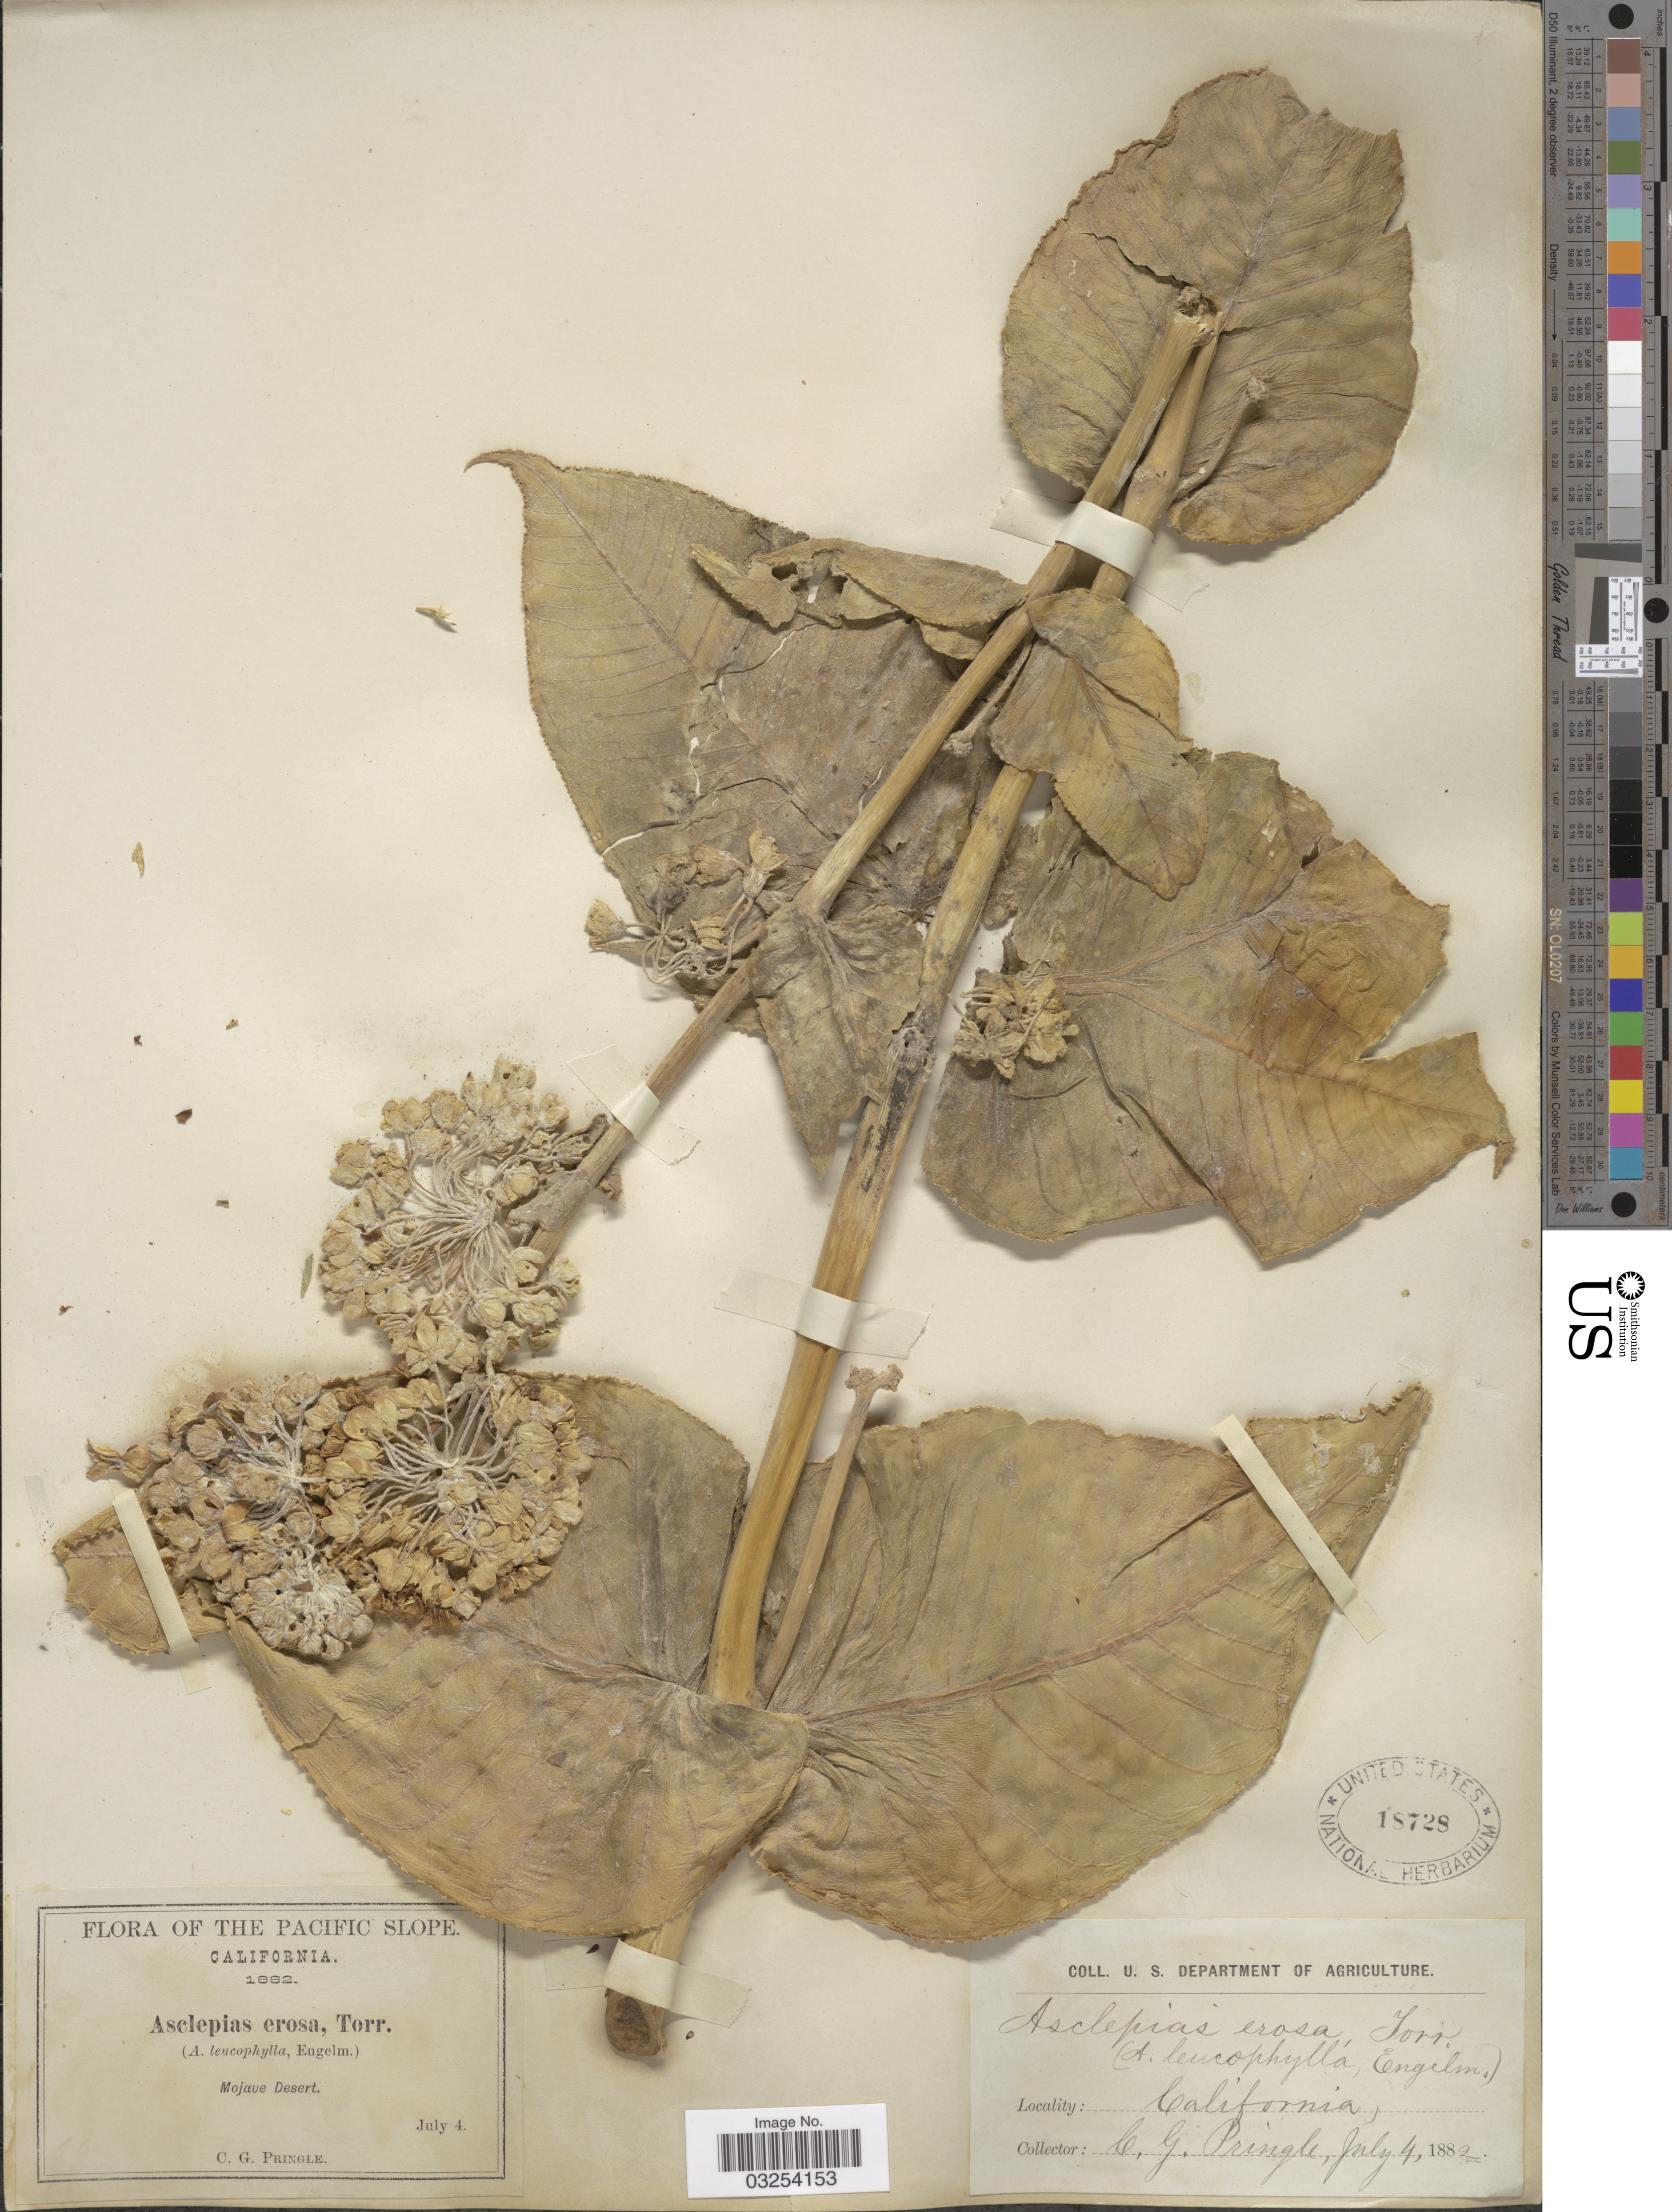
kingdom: Plantae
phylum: Tracheophyta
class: Magnoliopsida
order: Gentianales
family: Apocynaceae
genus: Asclepias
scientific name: Asclepias erosa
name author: Torr.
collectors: C. G. Pringle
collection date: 1882-07-04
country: United States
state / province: California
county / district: San Bernardino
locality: Pacific Slope. Mojave Desert.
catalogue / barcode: US 18728